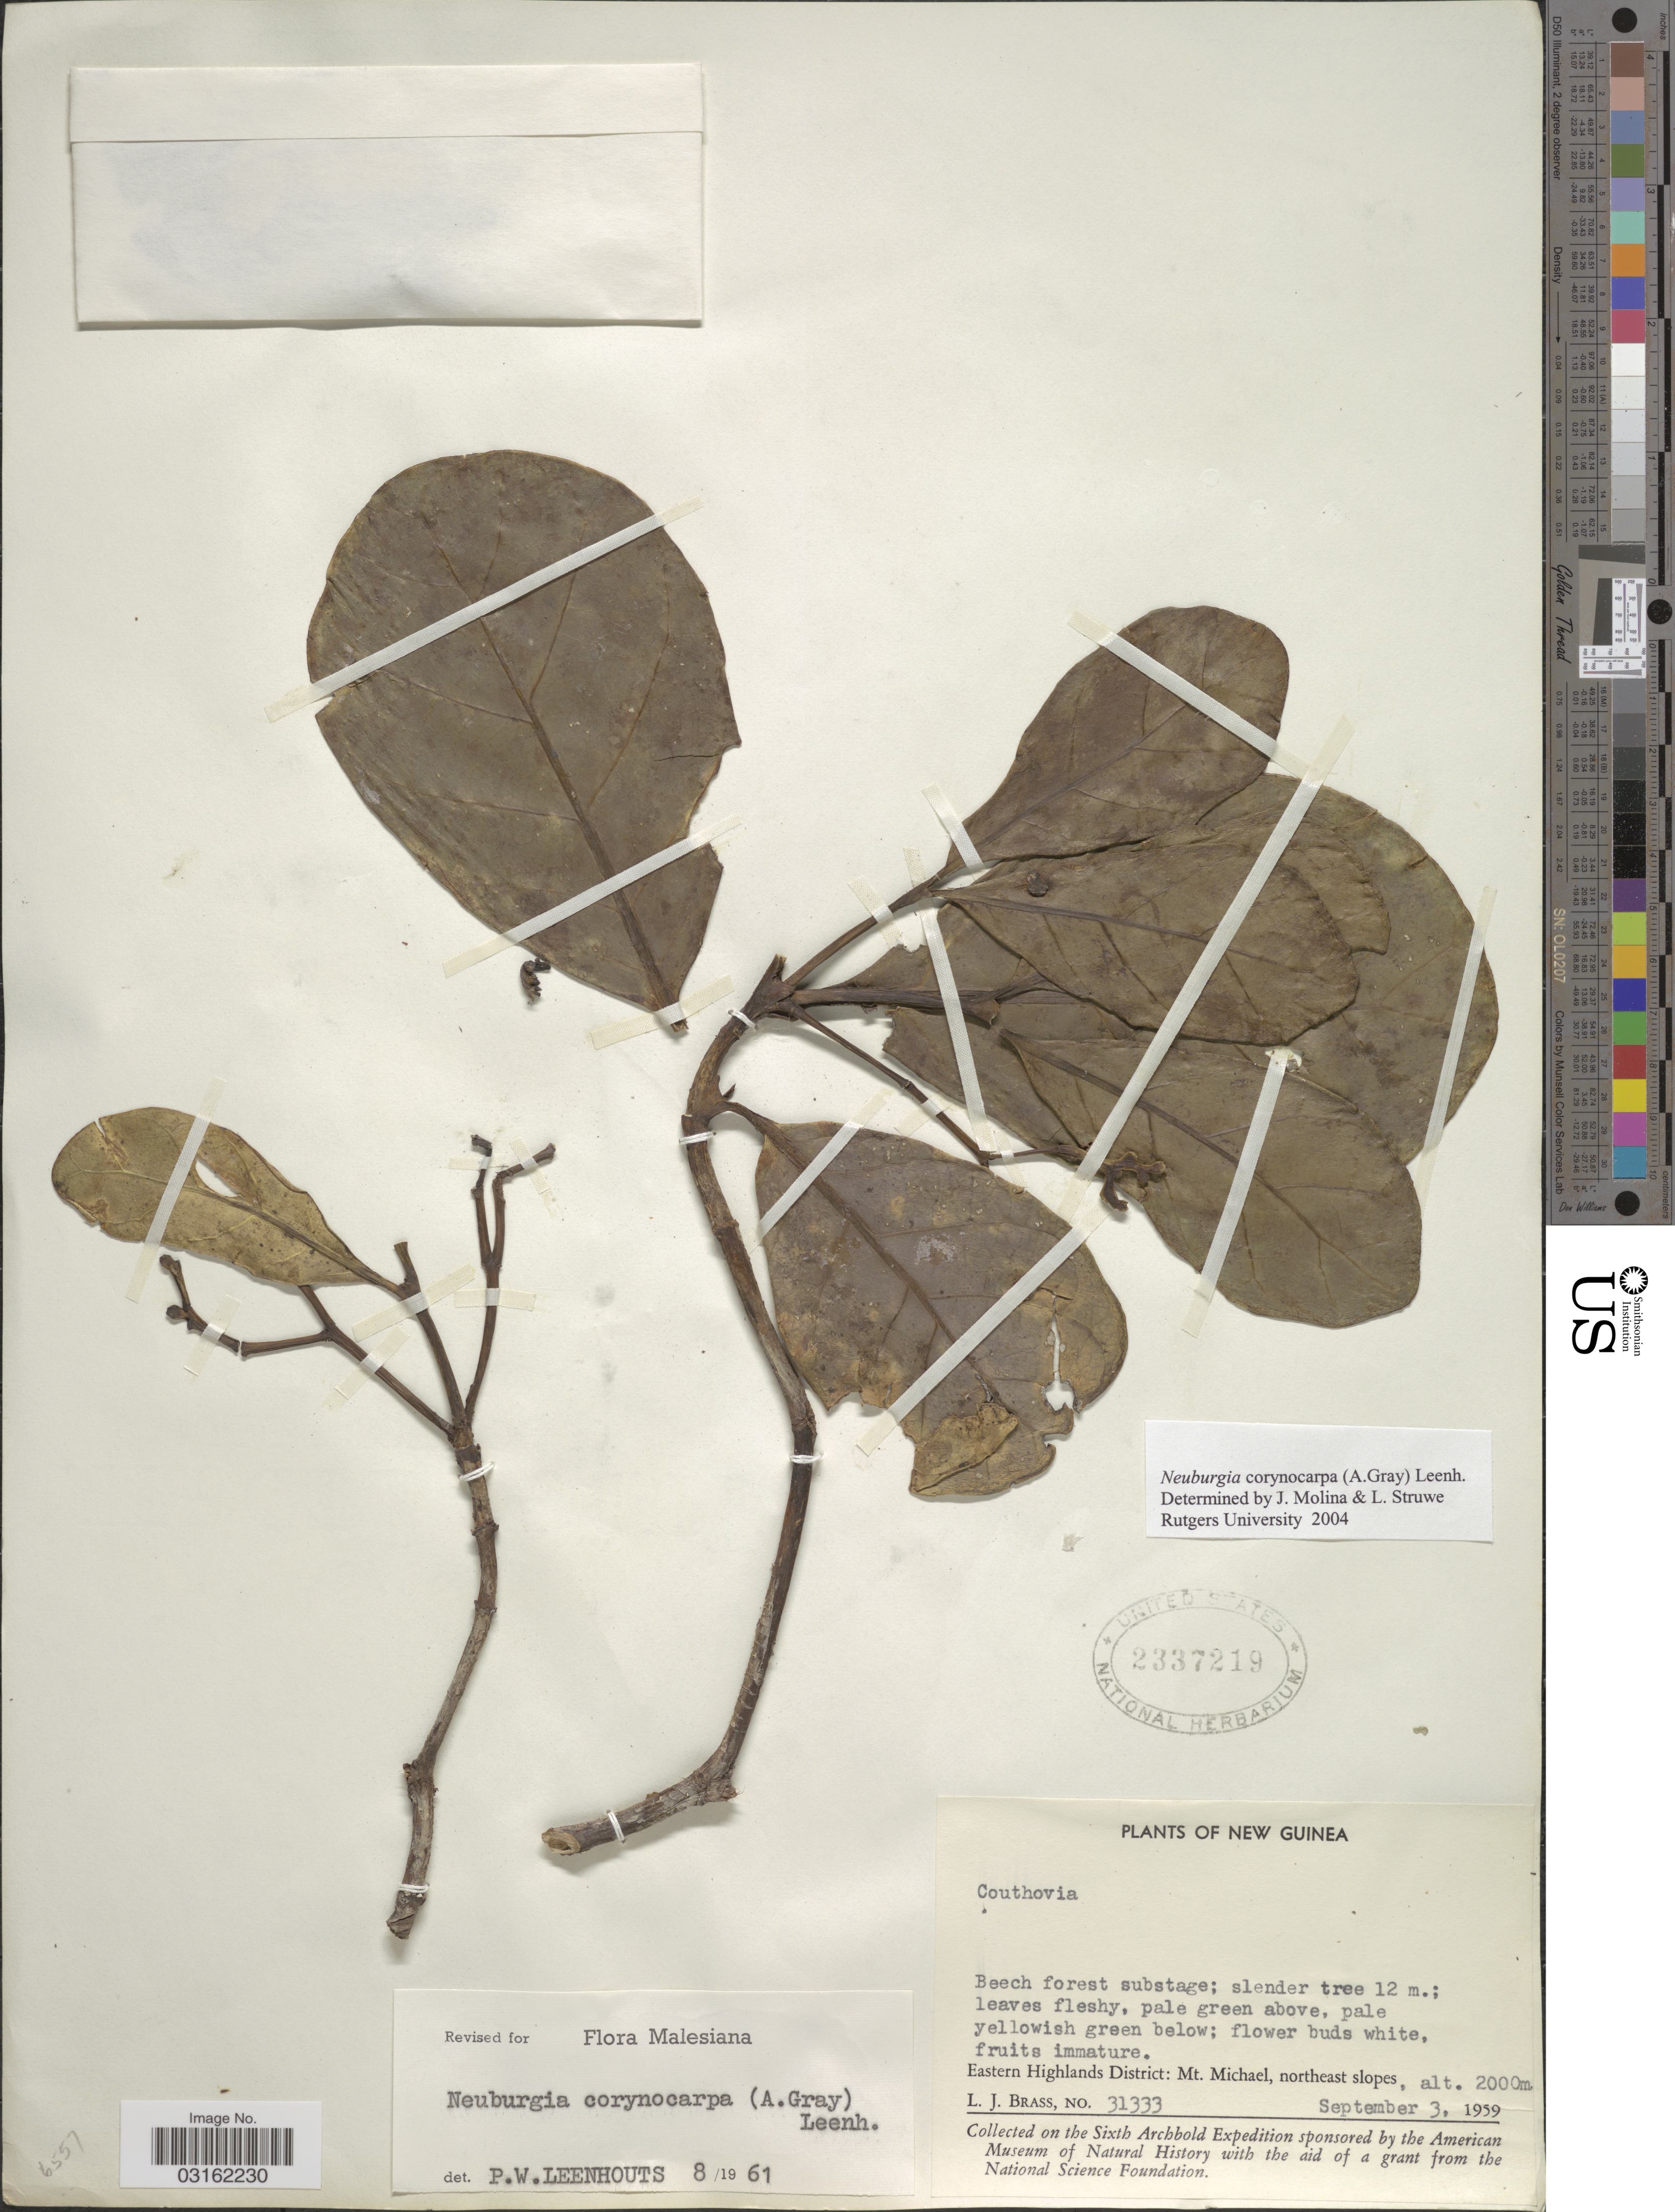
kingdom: Plantae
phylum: Tracheophyta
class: Magnoliopsida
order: Gentianales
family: Loganiaceae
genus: Neuburgia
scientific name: Neuburgia corynocarpa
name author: (A. Gray) Leenh.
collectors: L. J. Brass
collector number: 31333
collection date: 1959-09-03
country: Papua New Guinea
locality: New Guinea, Eastern Highlands District: Mt. Michael, northeast slopes.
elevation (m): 2000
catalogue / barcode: US 2337219